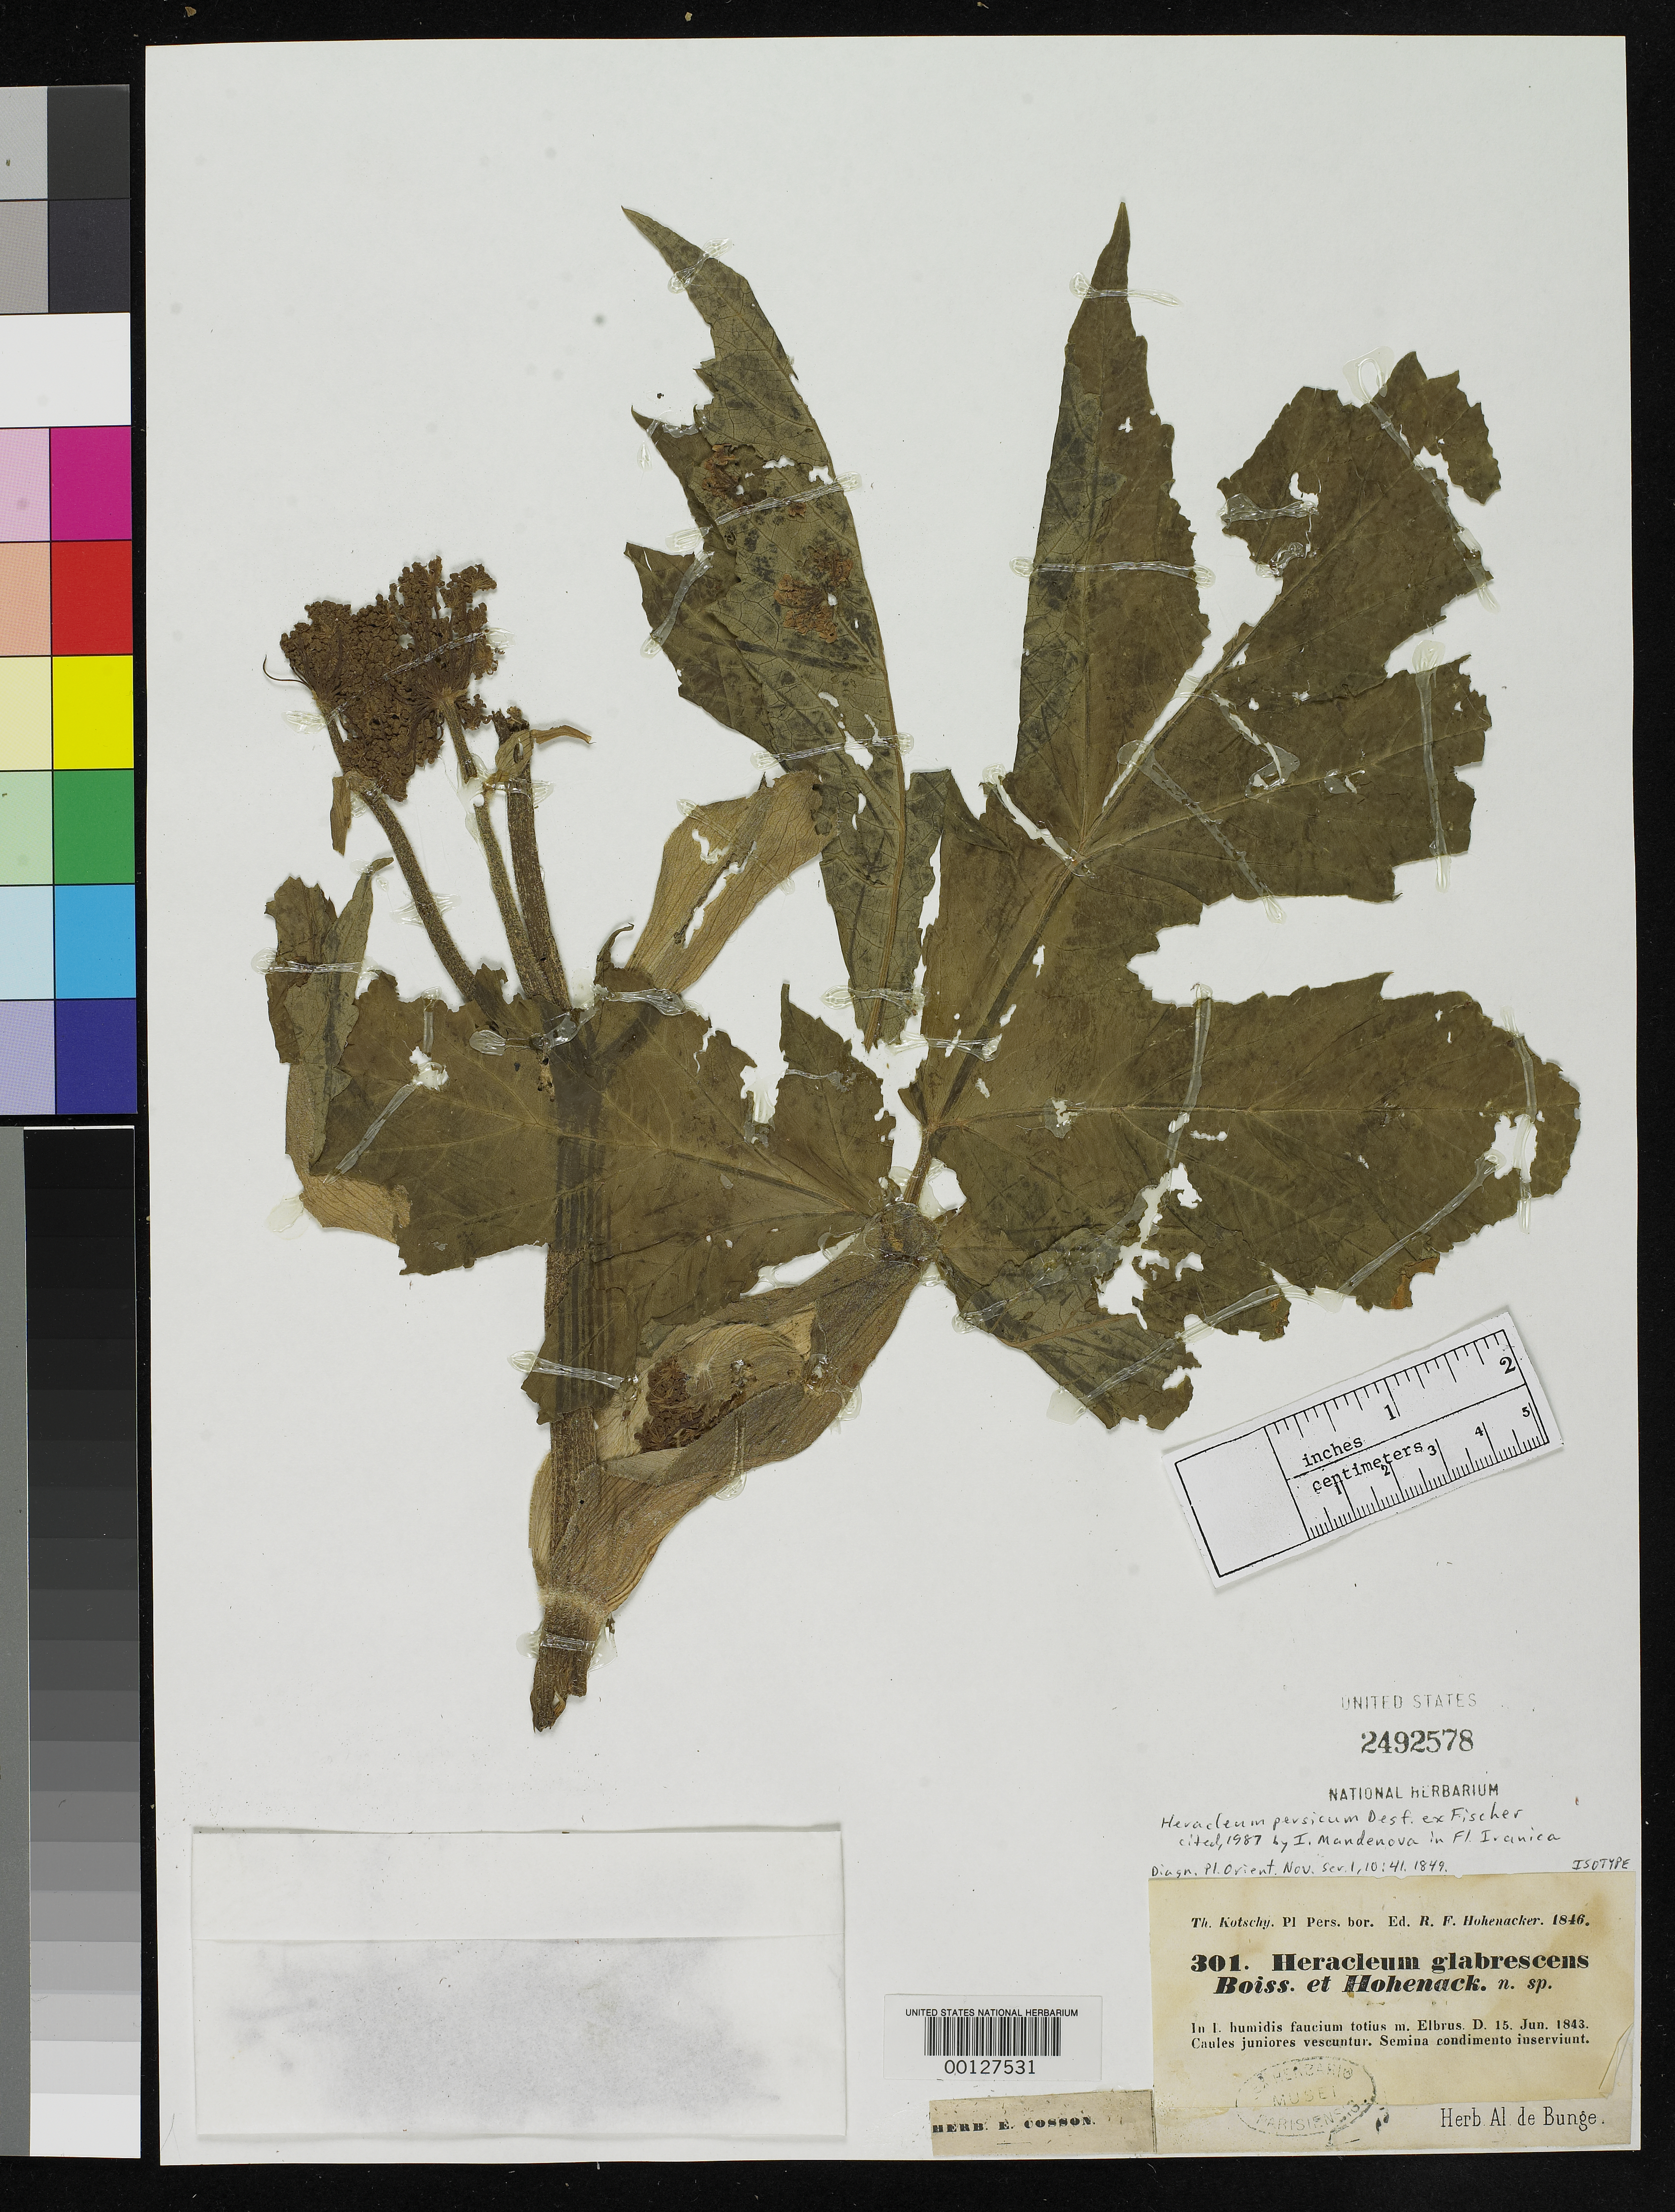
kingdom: Plantae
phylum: Tracheophyta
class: Magnoliopsida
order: Apiales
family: Apiaceae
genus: Heracleum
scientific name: Heracleum glabrescens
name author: Boiss. & Hohen. in Boiss.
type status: Isotype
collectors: K. G. Kotschy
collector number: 301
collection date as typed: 15 Jun 1846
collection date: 1846-06-15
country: Russian Federation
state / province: Kabardino-Balkar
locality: Mhumidis Faucium m. Elbrus.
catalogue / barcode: US 2492578